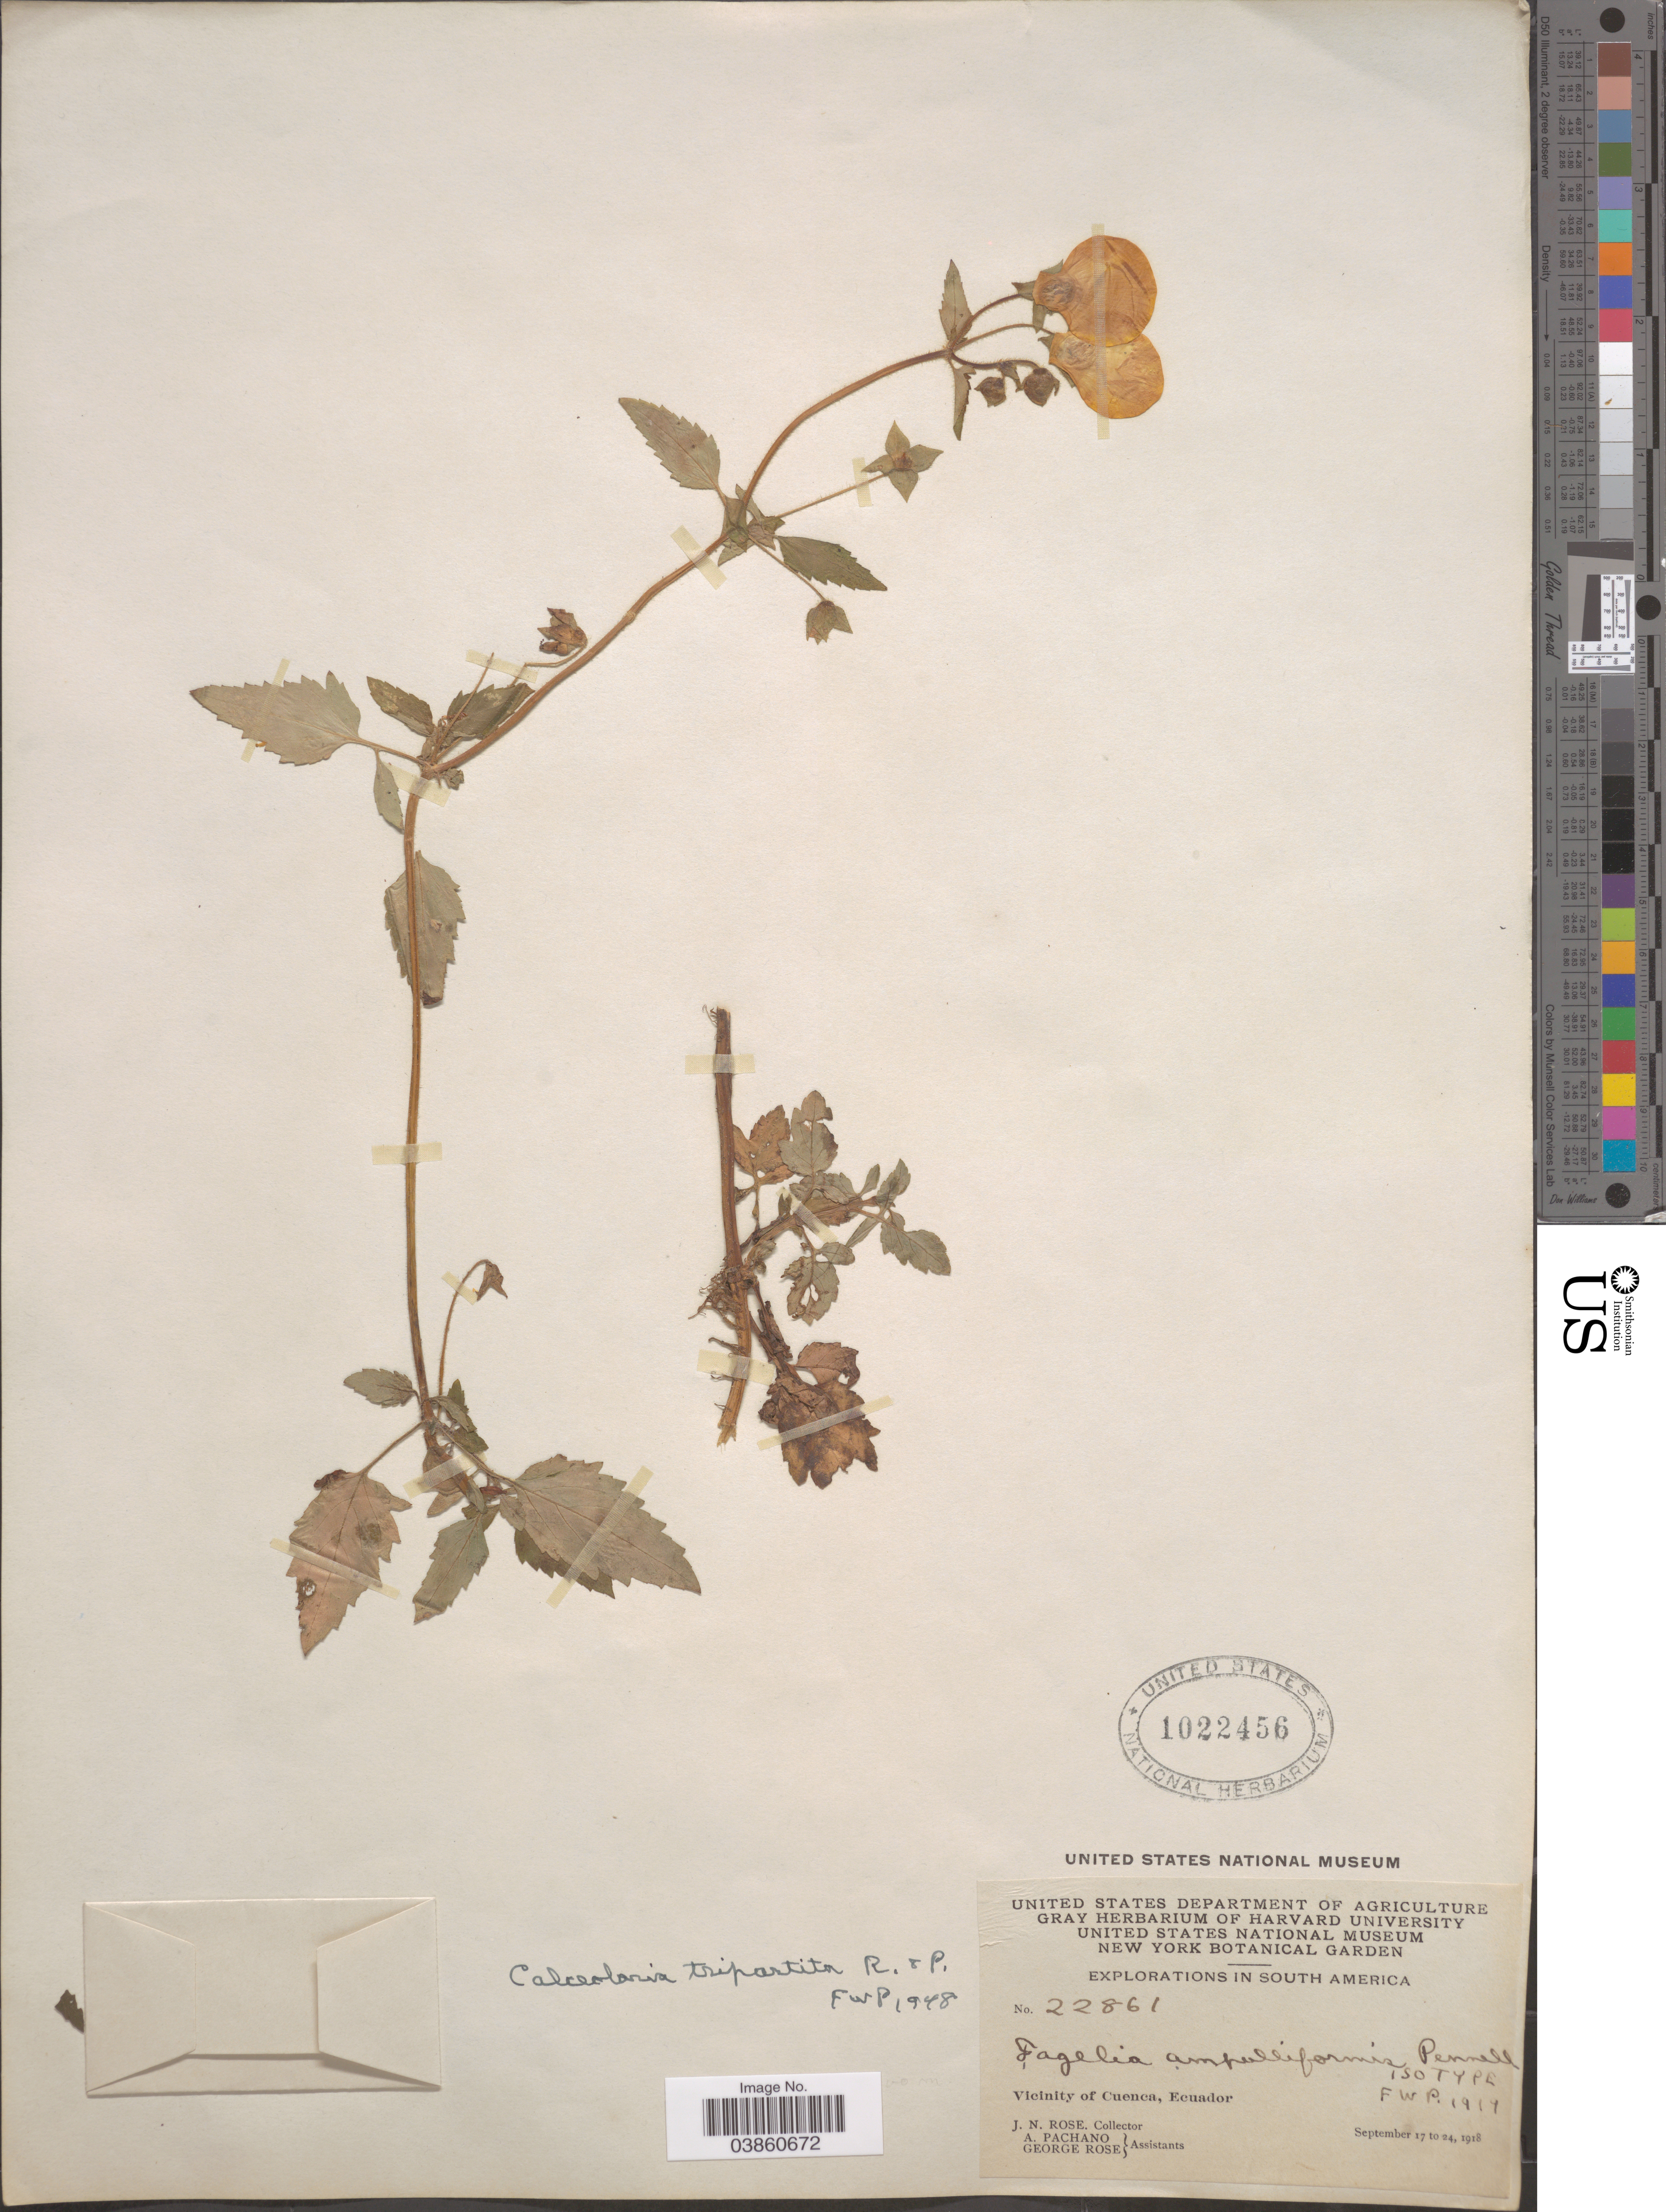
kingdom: Plantae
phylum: Tracheophyta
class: Magnoliopsida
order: Lamiales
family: Calceolariaceae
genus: Calceolaria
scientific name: Calceolaria tripartita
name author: Ruiz & Pav.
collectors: J. N. Rose, A. Pachano & G. Rose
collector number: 22861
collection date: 1918-09-17/1918-09-24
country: Ecuador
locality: Vicinity of Cuenca.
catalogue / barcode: US 1022456